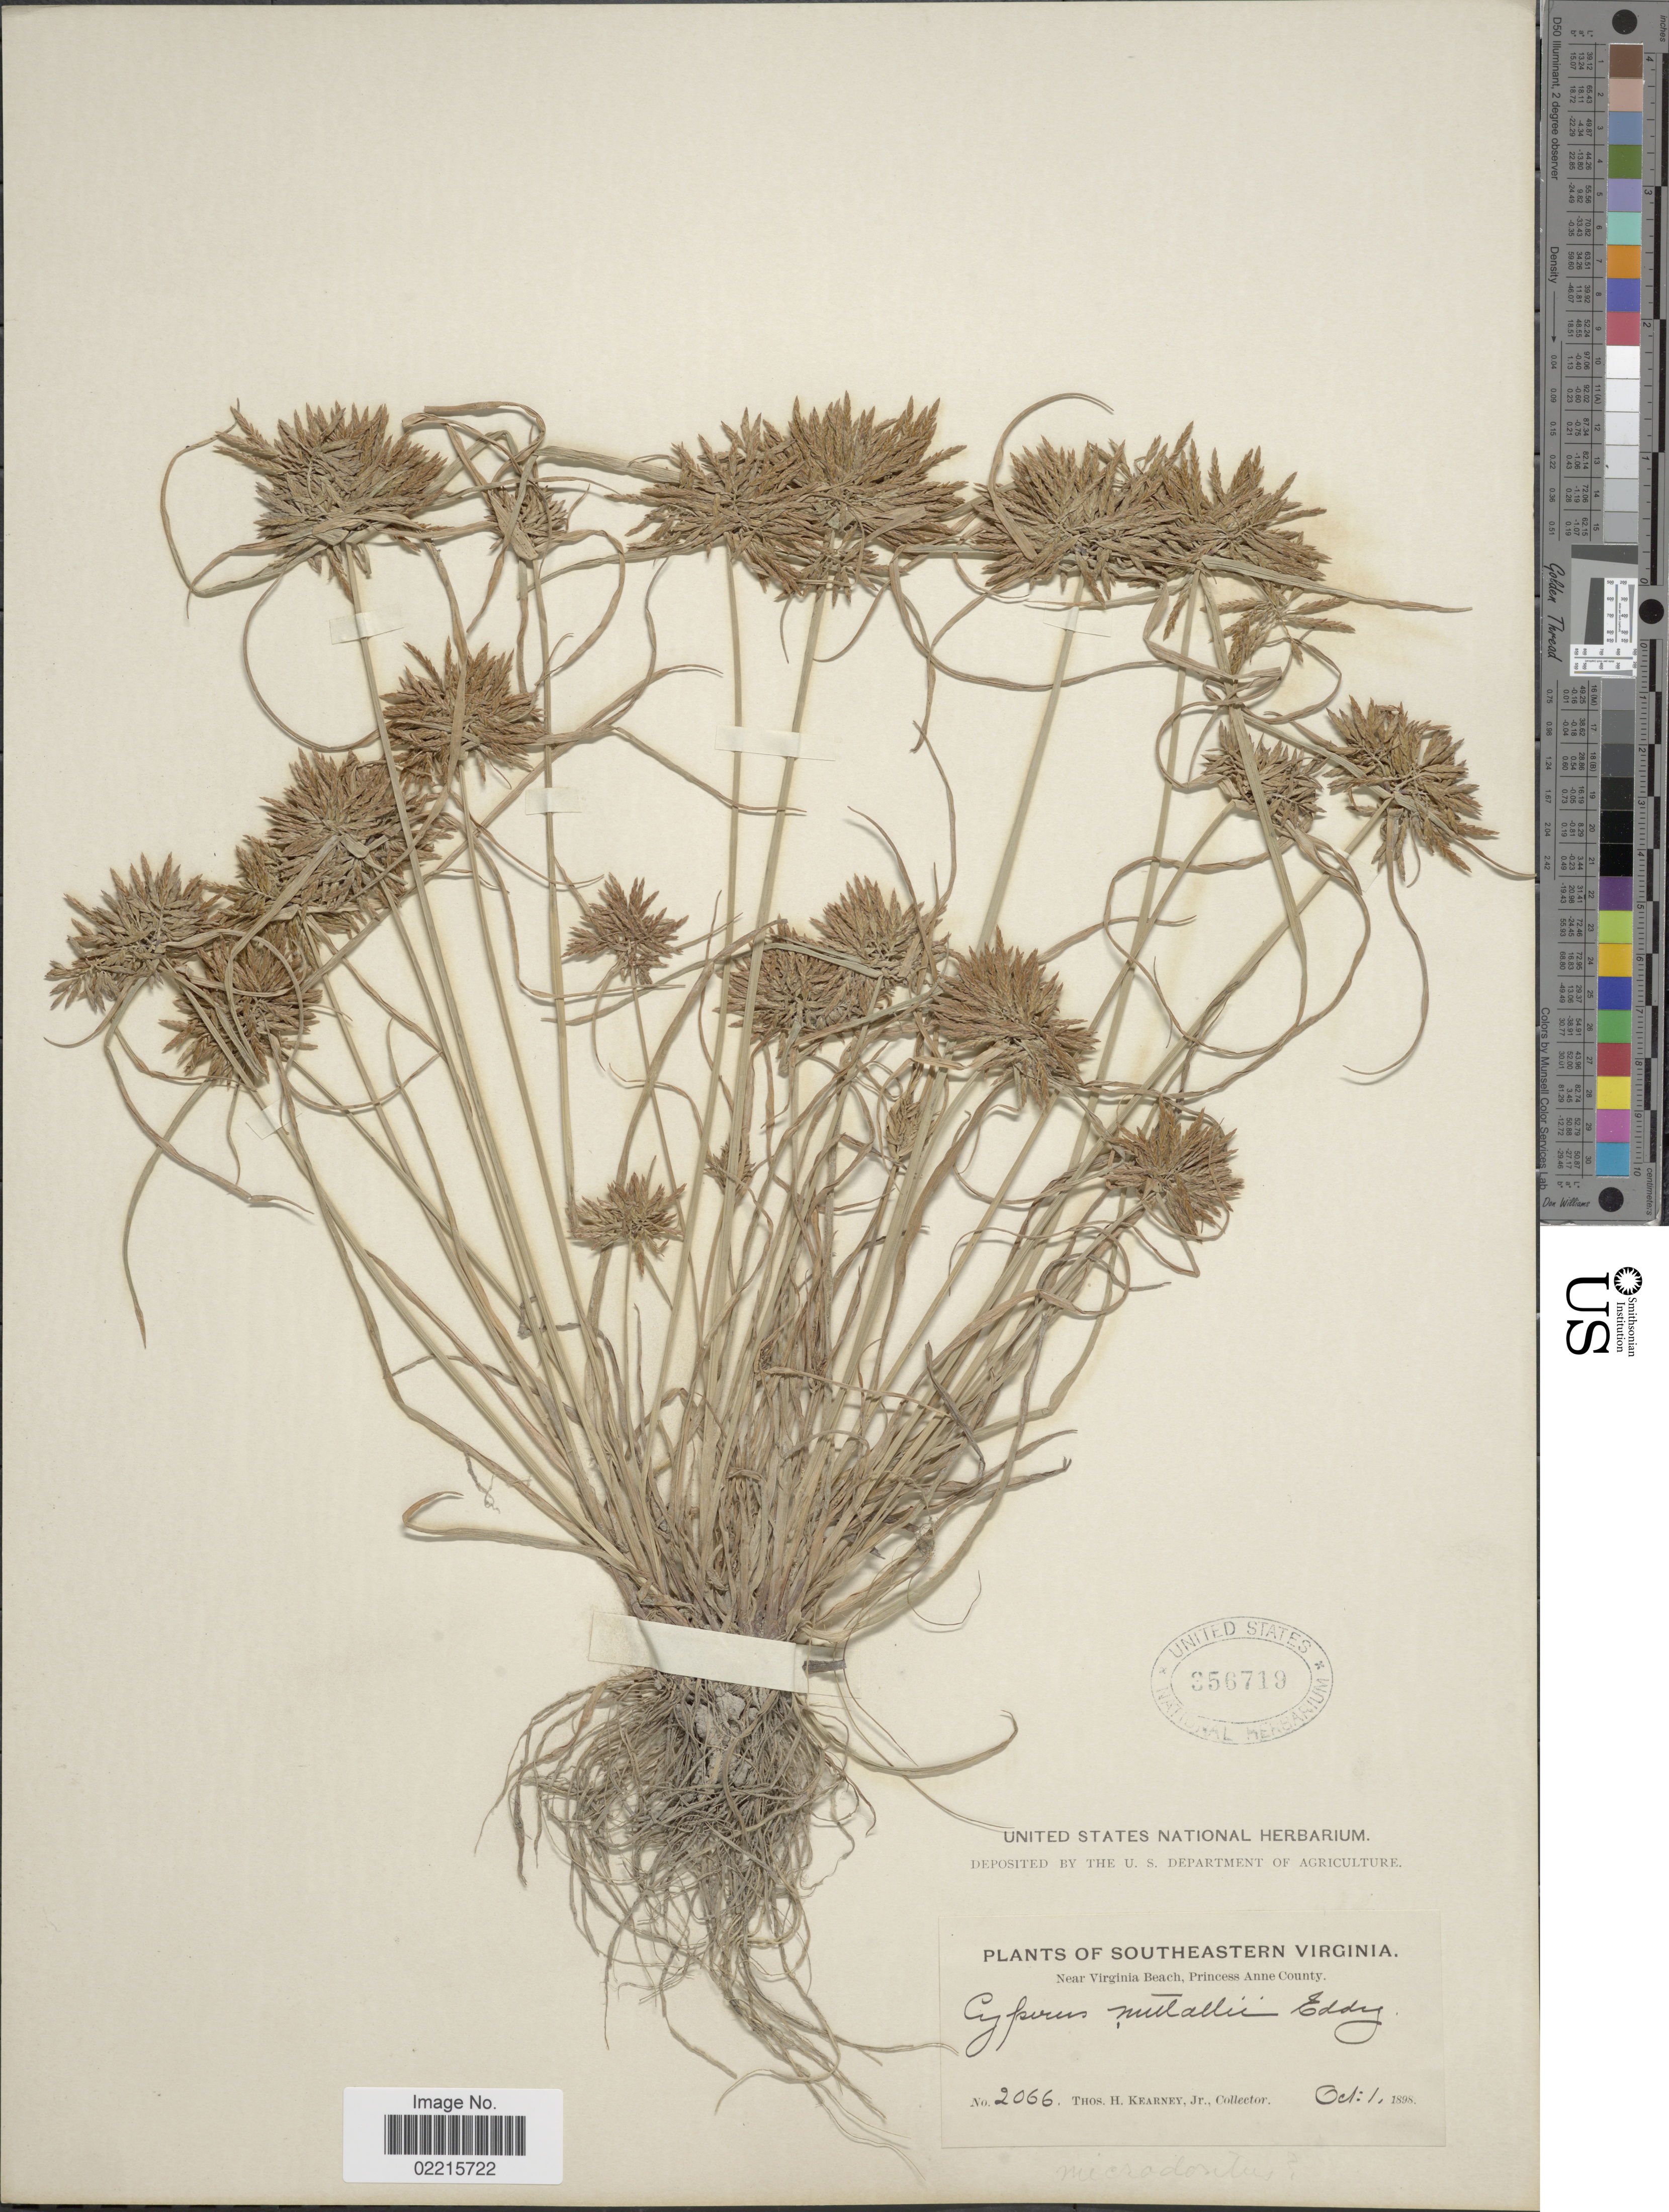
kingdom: Plantae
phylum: Tracheophyta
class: Liliopsida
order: Poales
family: Cyperaceae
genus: Cyperus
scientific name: Cyperus filicinus Vahl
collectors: T. H. Kearney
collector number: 2066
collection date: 1898-10-01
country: United States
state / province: Virginia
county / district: City of Virginia Beach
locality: Southeastern Virginia, Near Virginia Beach, Princess Anne (=historic county name) County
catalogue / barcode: US 356719